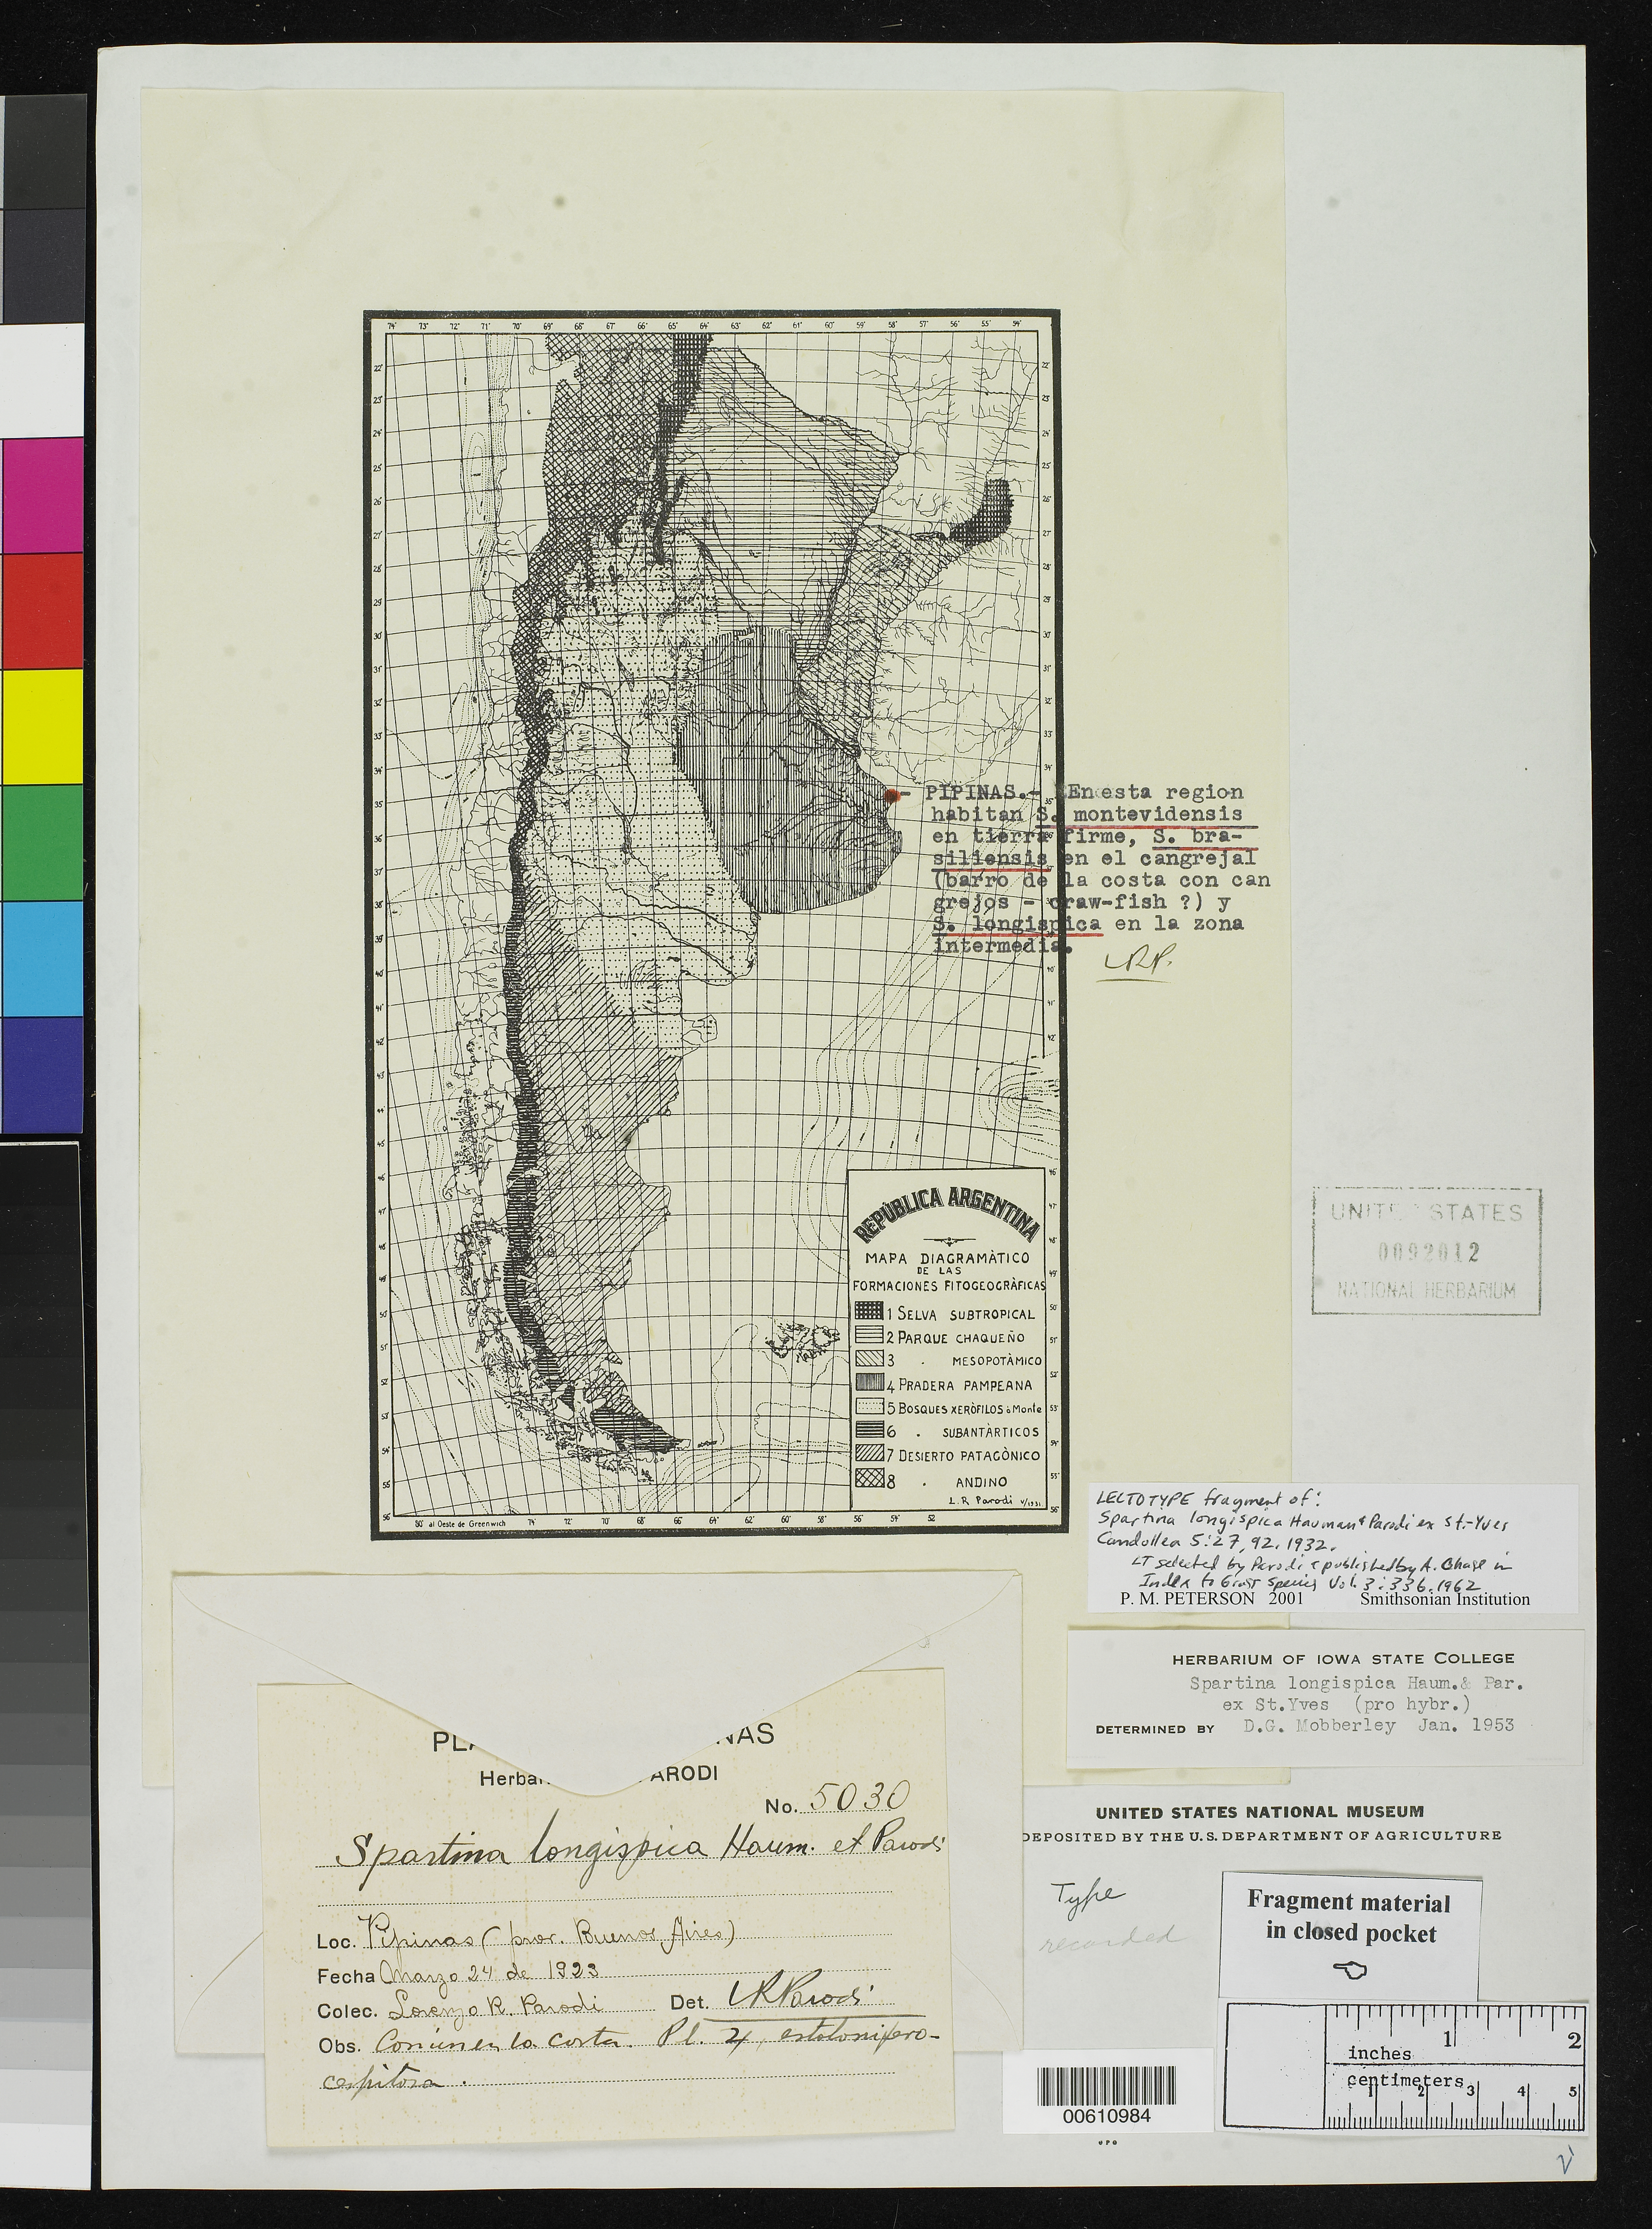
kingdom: Plantae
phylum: Tracheophyta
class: Liliopsida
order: Poales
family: Poaceae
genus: Spartina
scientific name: Spartina longispica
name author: Hauman & Parodi ex Saint-Yves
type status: Type Fragment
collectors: L. R. Parodi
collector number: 5030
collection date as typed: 24 May 1923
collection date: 1923-05-24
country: Argentina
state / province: Buenos Aires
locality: Pipinas.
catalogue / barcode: US 92012